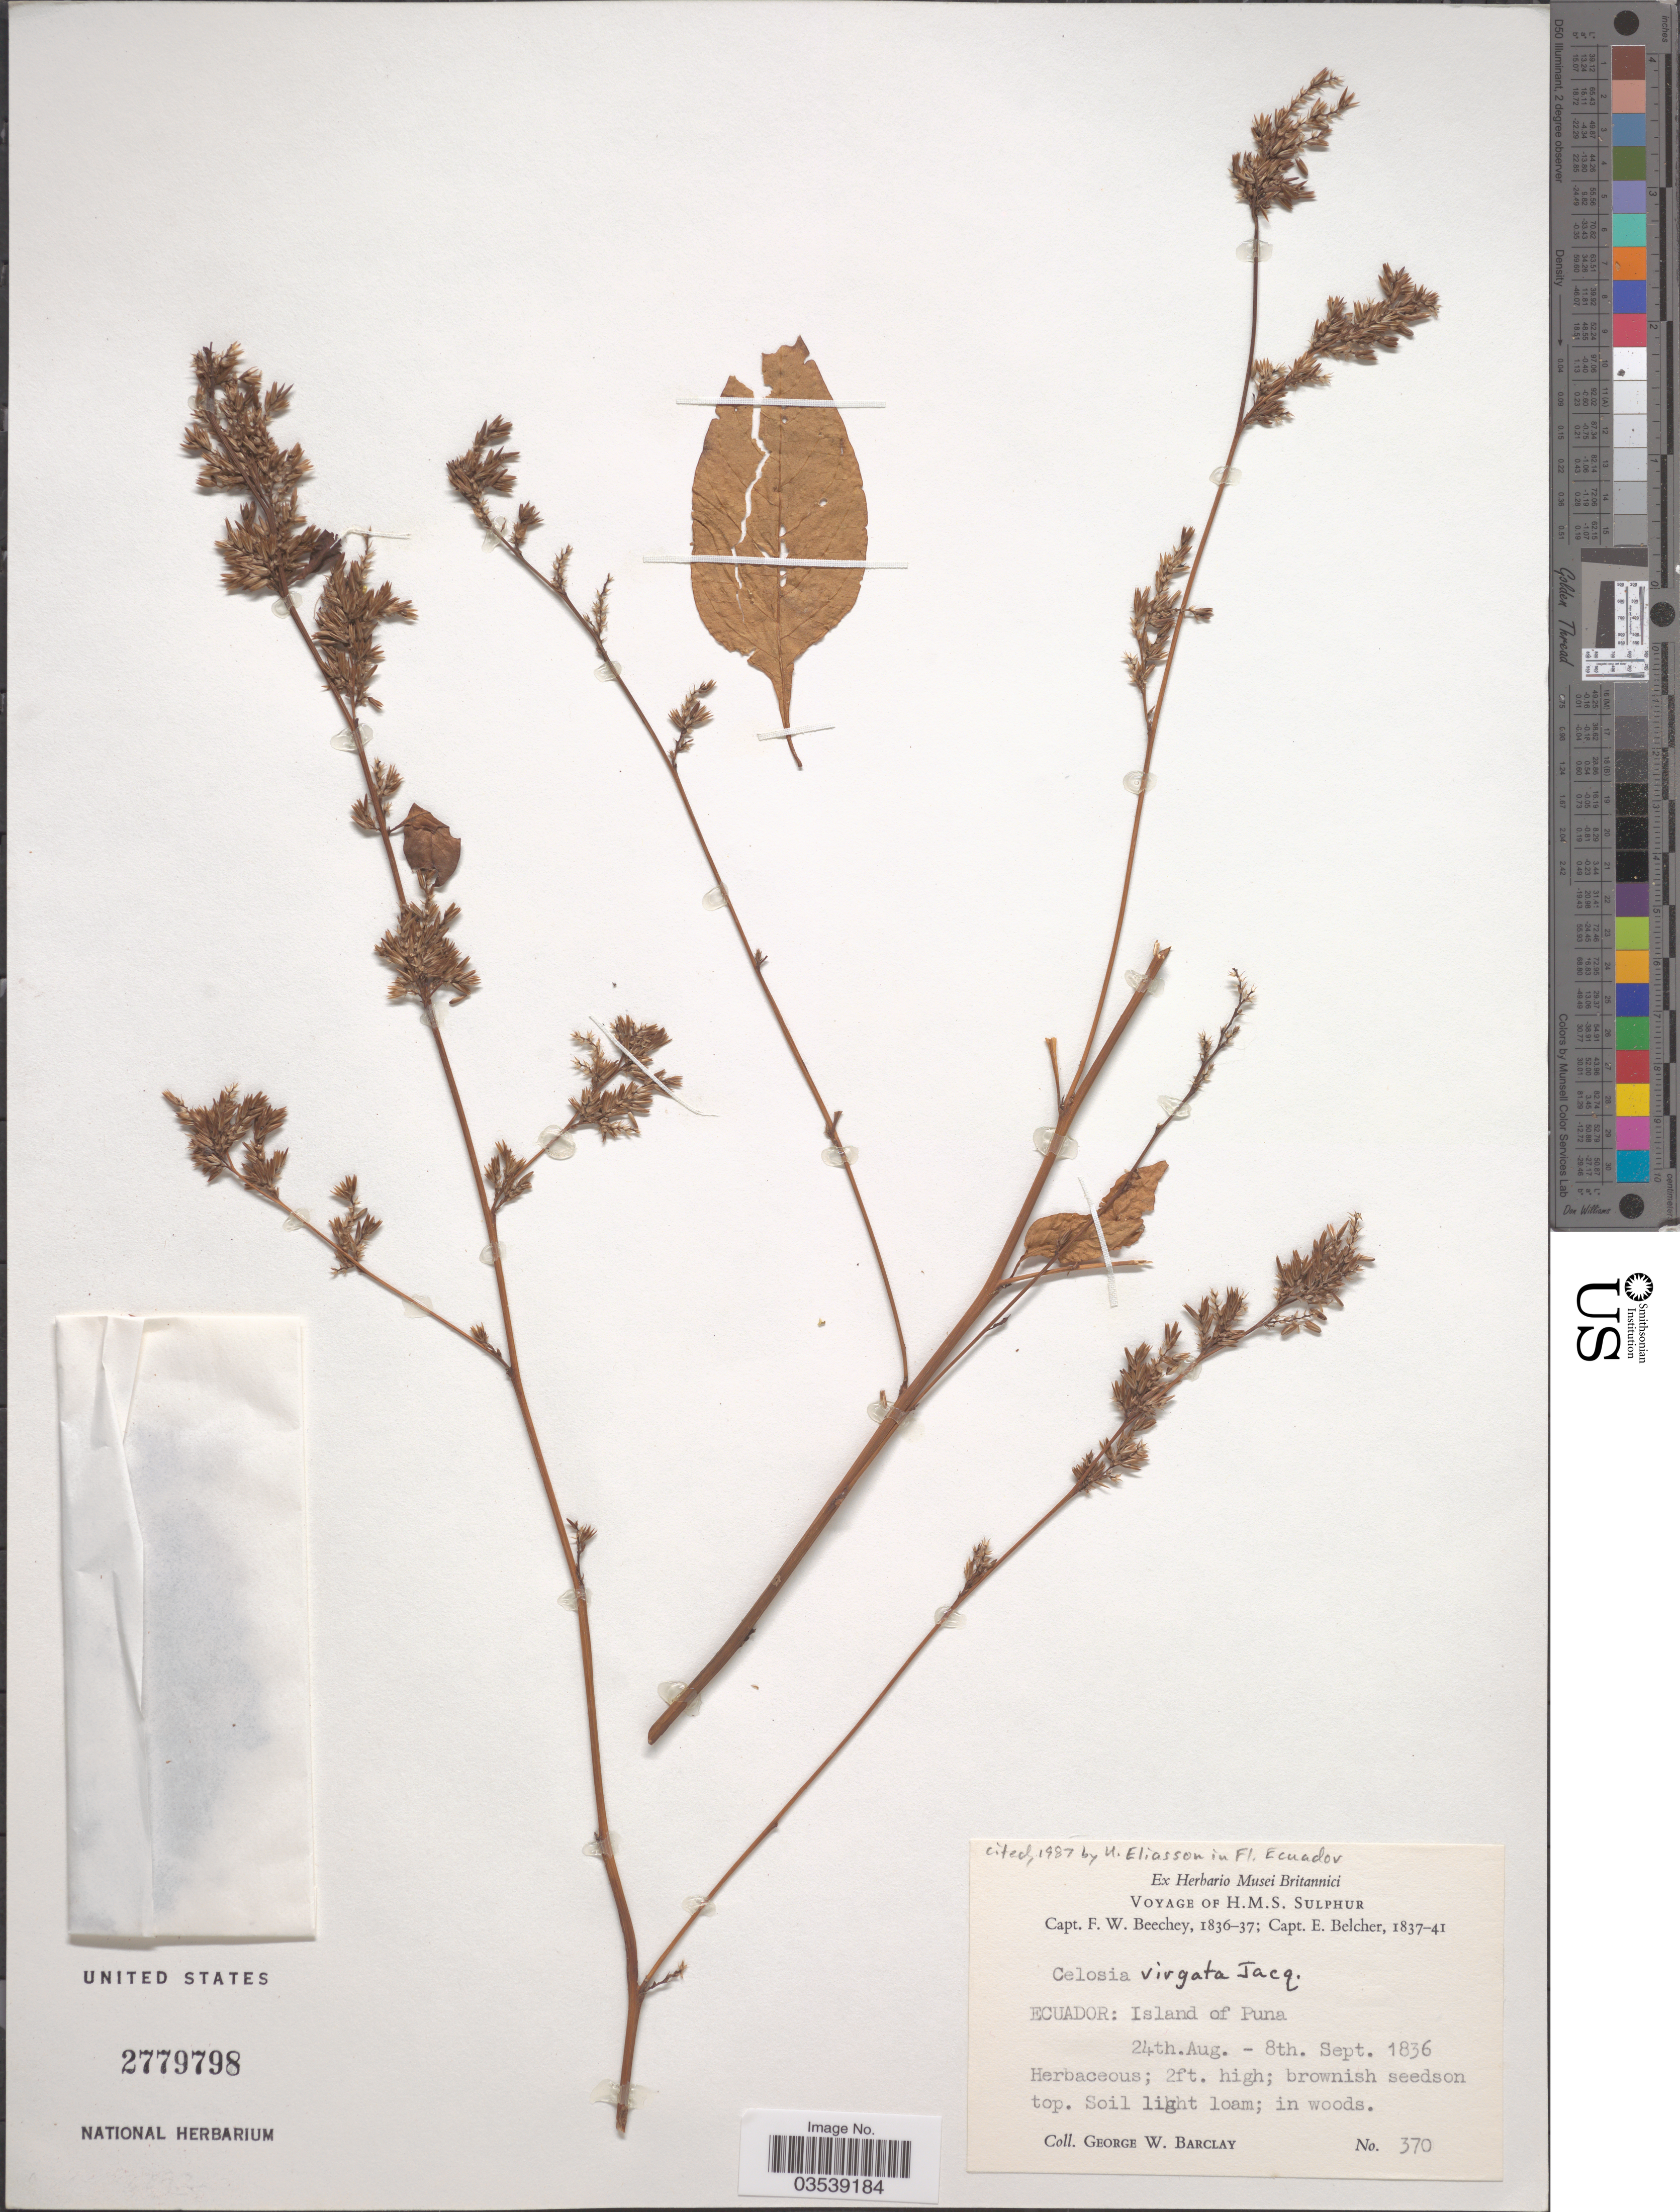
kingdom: Plantae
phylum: Tracheophyta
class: Magnoliopsida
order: Caryophyllales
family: Amaranthaceae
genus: Celosia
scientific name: Celosia virgata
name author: Jacq.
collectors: G. W. Barclay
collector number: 370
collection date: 1836-08-24/1836-09-08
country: Ecuador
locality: Island of Puna.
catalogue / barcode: US 2779798